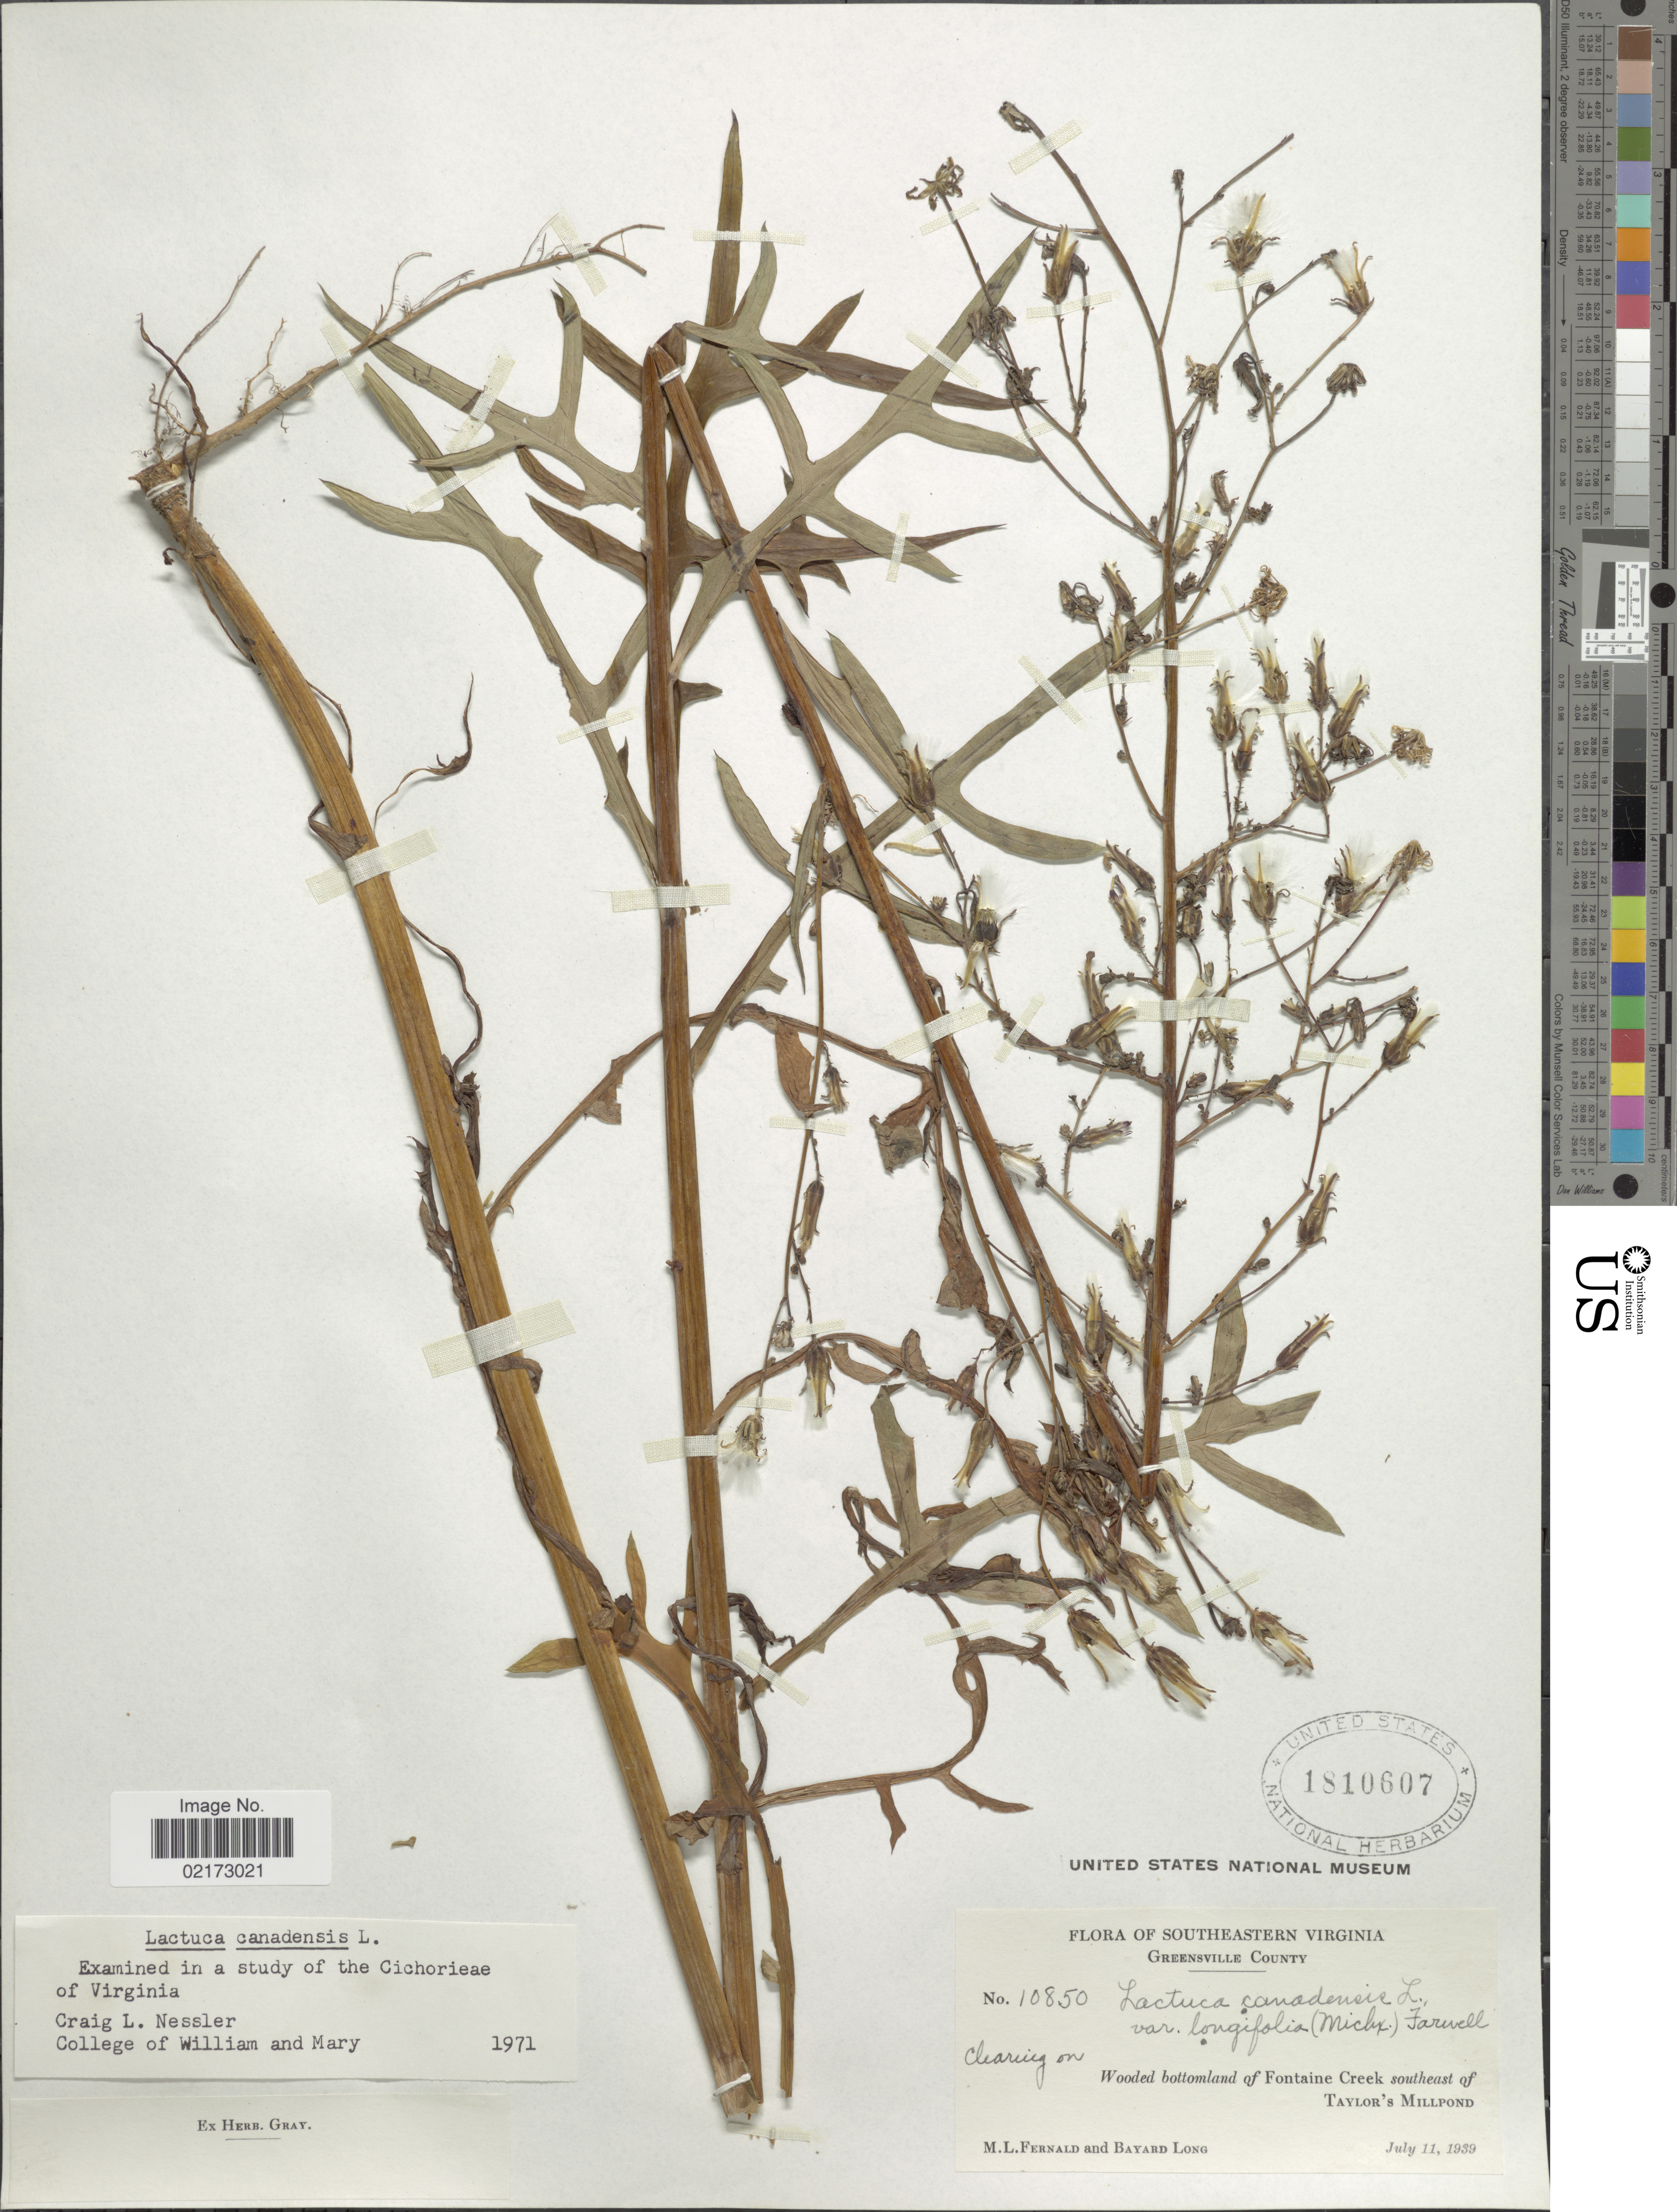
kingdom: Plantae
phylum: Tracheophyta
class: Magnoliopsida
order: Asterales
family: Asteraceae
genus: Lactuca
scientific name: Lactuca canadensis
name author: L.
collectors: M. L. Fernald & B. Long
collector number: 10850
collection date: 1939-07-11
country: United States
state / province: Virginia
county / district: Greensville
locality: Southeastern Virginia, Greensville County, bottomland of Fontaine Creek, southeast of Taylor's Millpond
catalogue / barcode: US 1810607